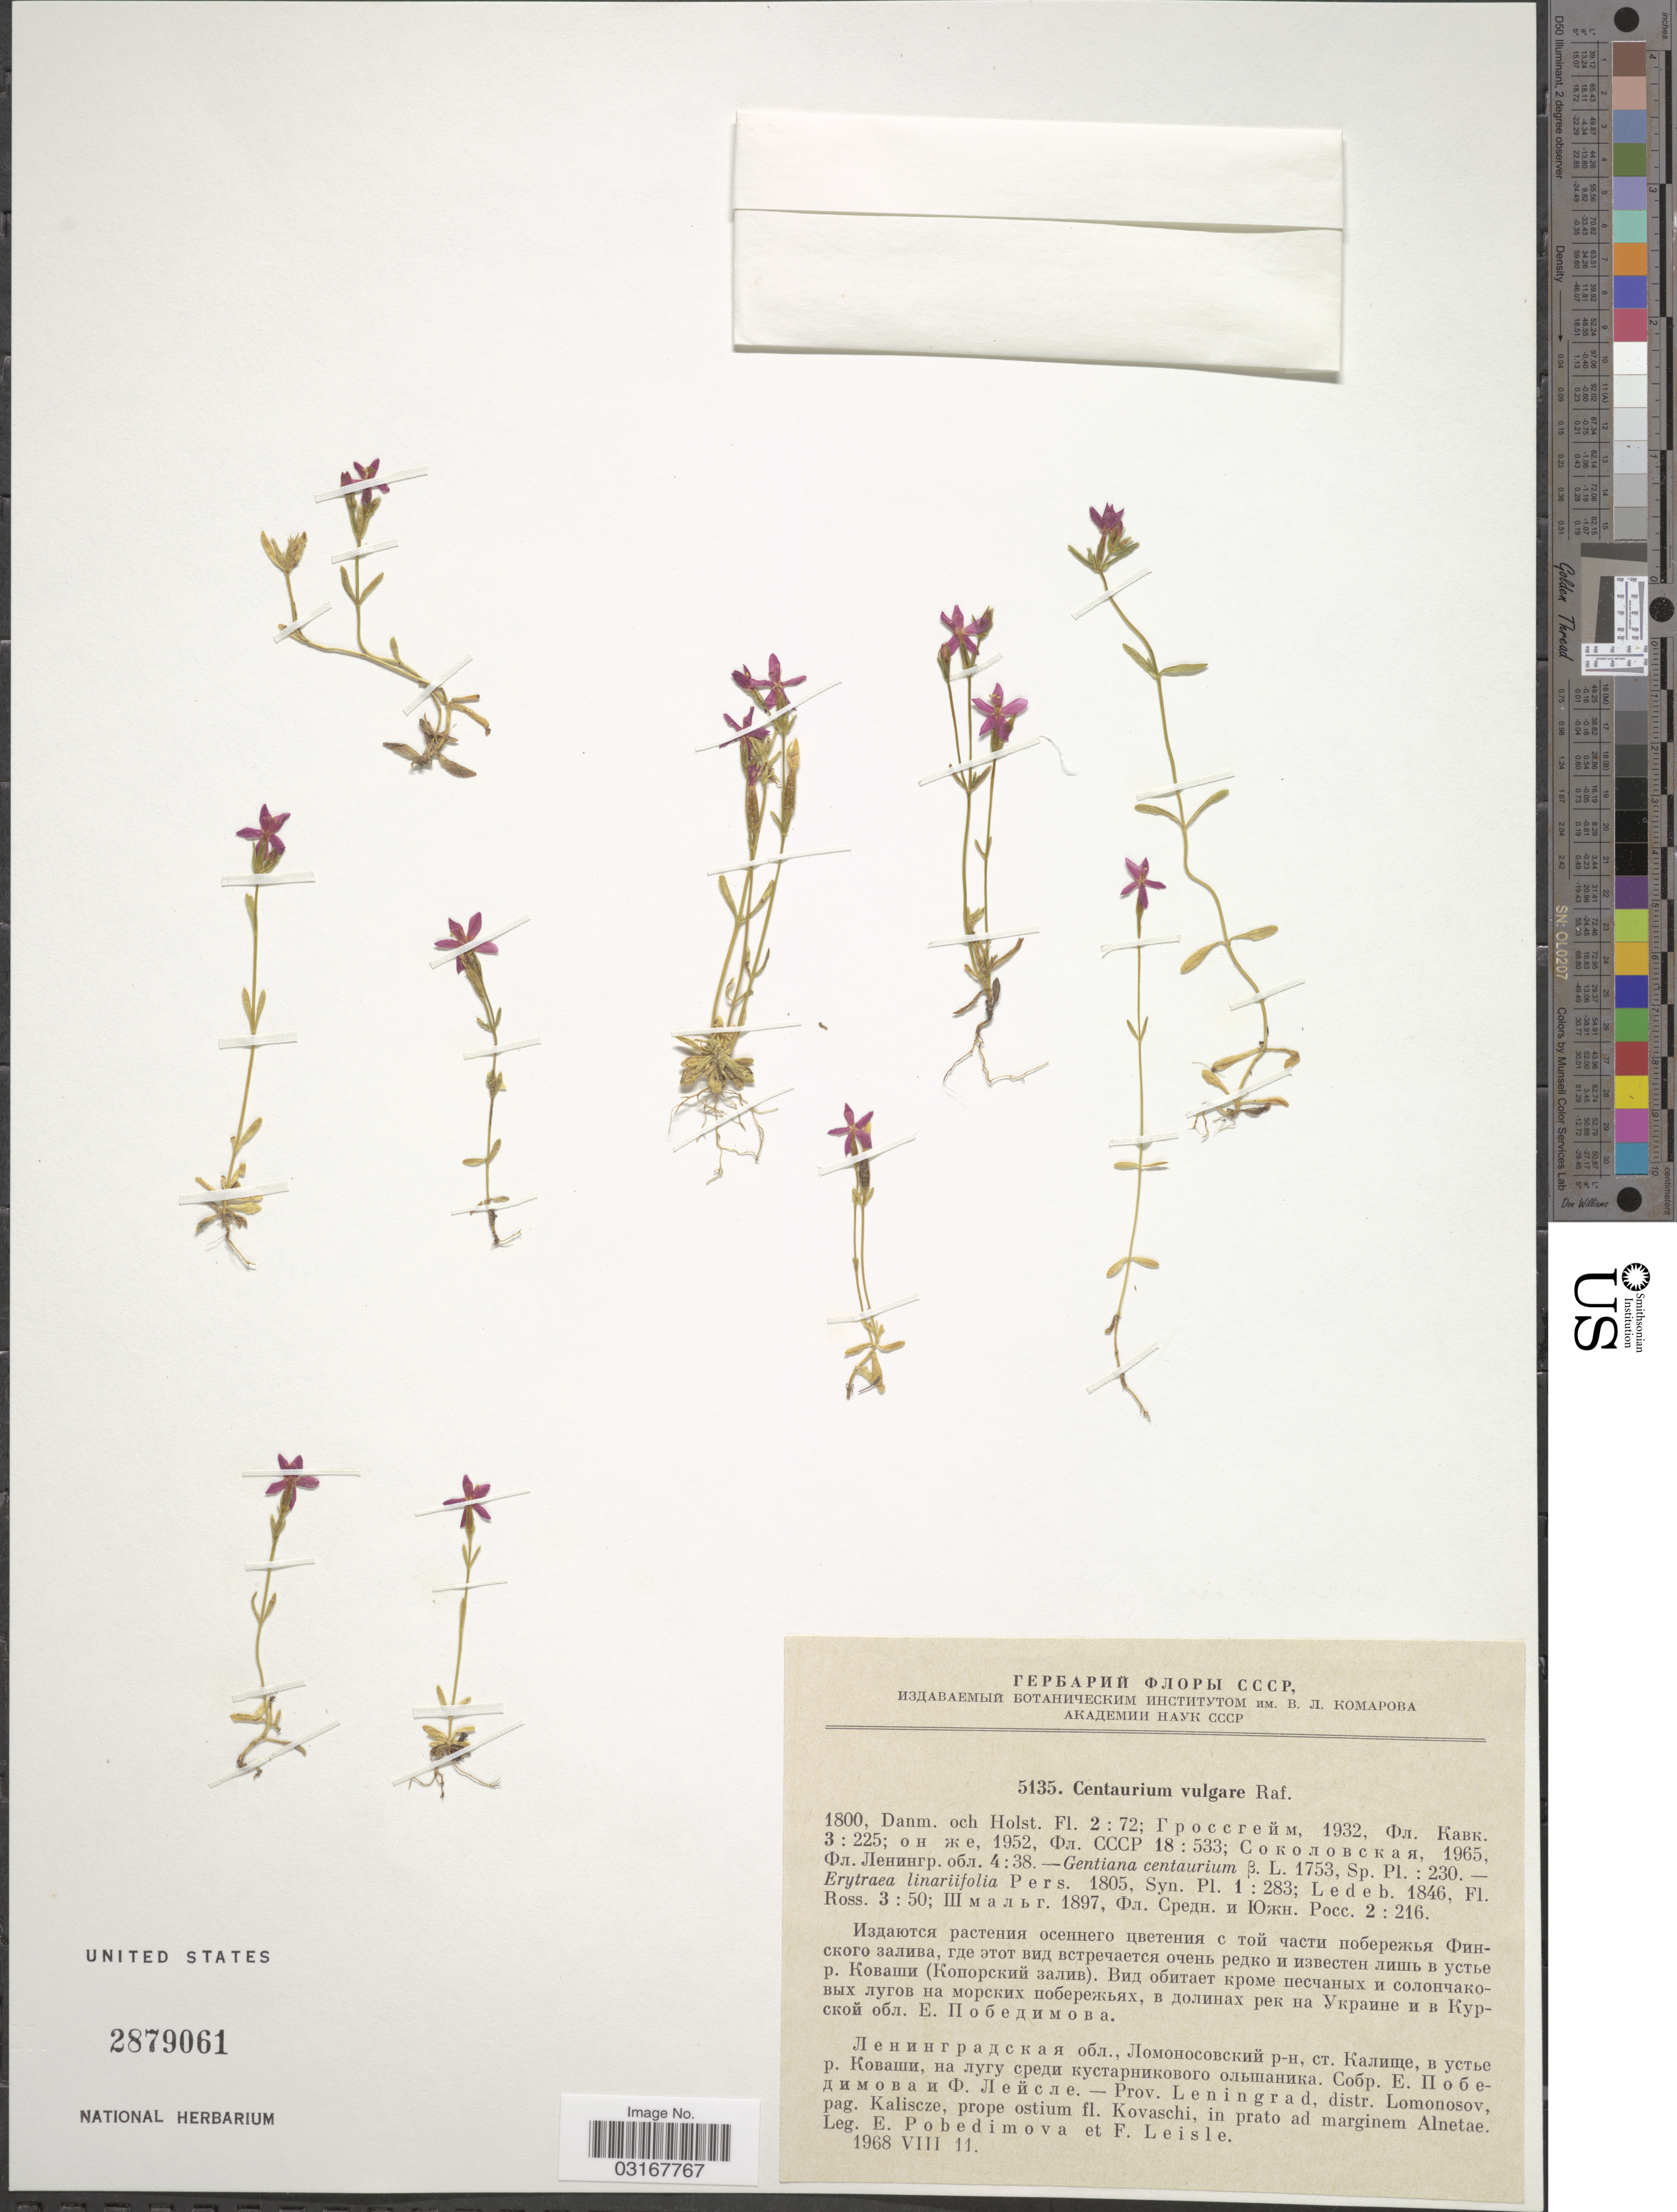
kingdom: Plantae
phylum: Tracheophyta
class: Magnoliopsida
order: Gentianales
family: Gentianaceae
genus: Centaurium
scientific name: Centaurium vulgaris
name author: Godr.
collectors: E. Pobedimova & F. Leisle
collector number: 5135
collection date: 1968-08-11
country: Russian Federation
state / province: Leningrad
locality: Prov. Leningrad, distr. Lomonosov, pag. Kaliscze, prope ostium fl. Kovaschi, in prato ad marginem Alnetae.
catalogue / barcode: US 2879061